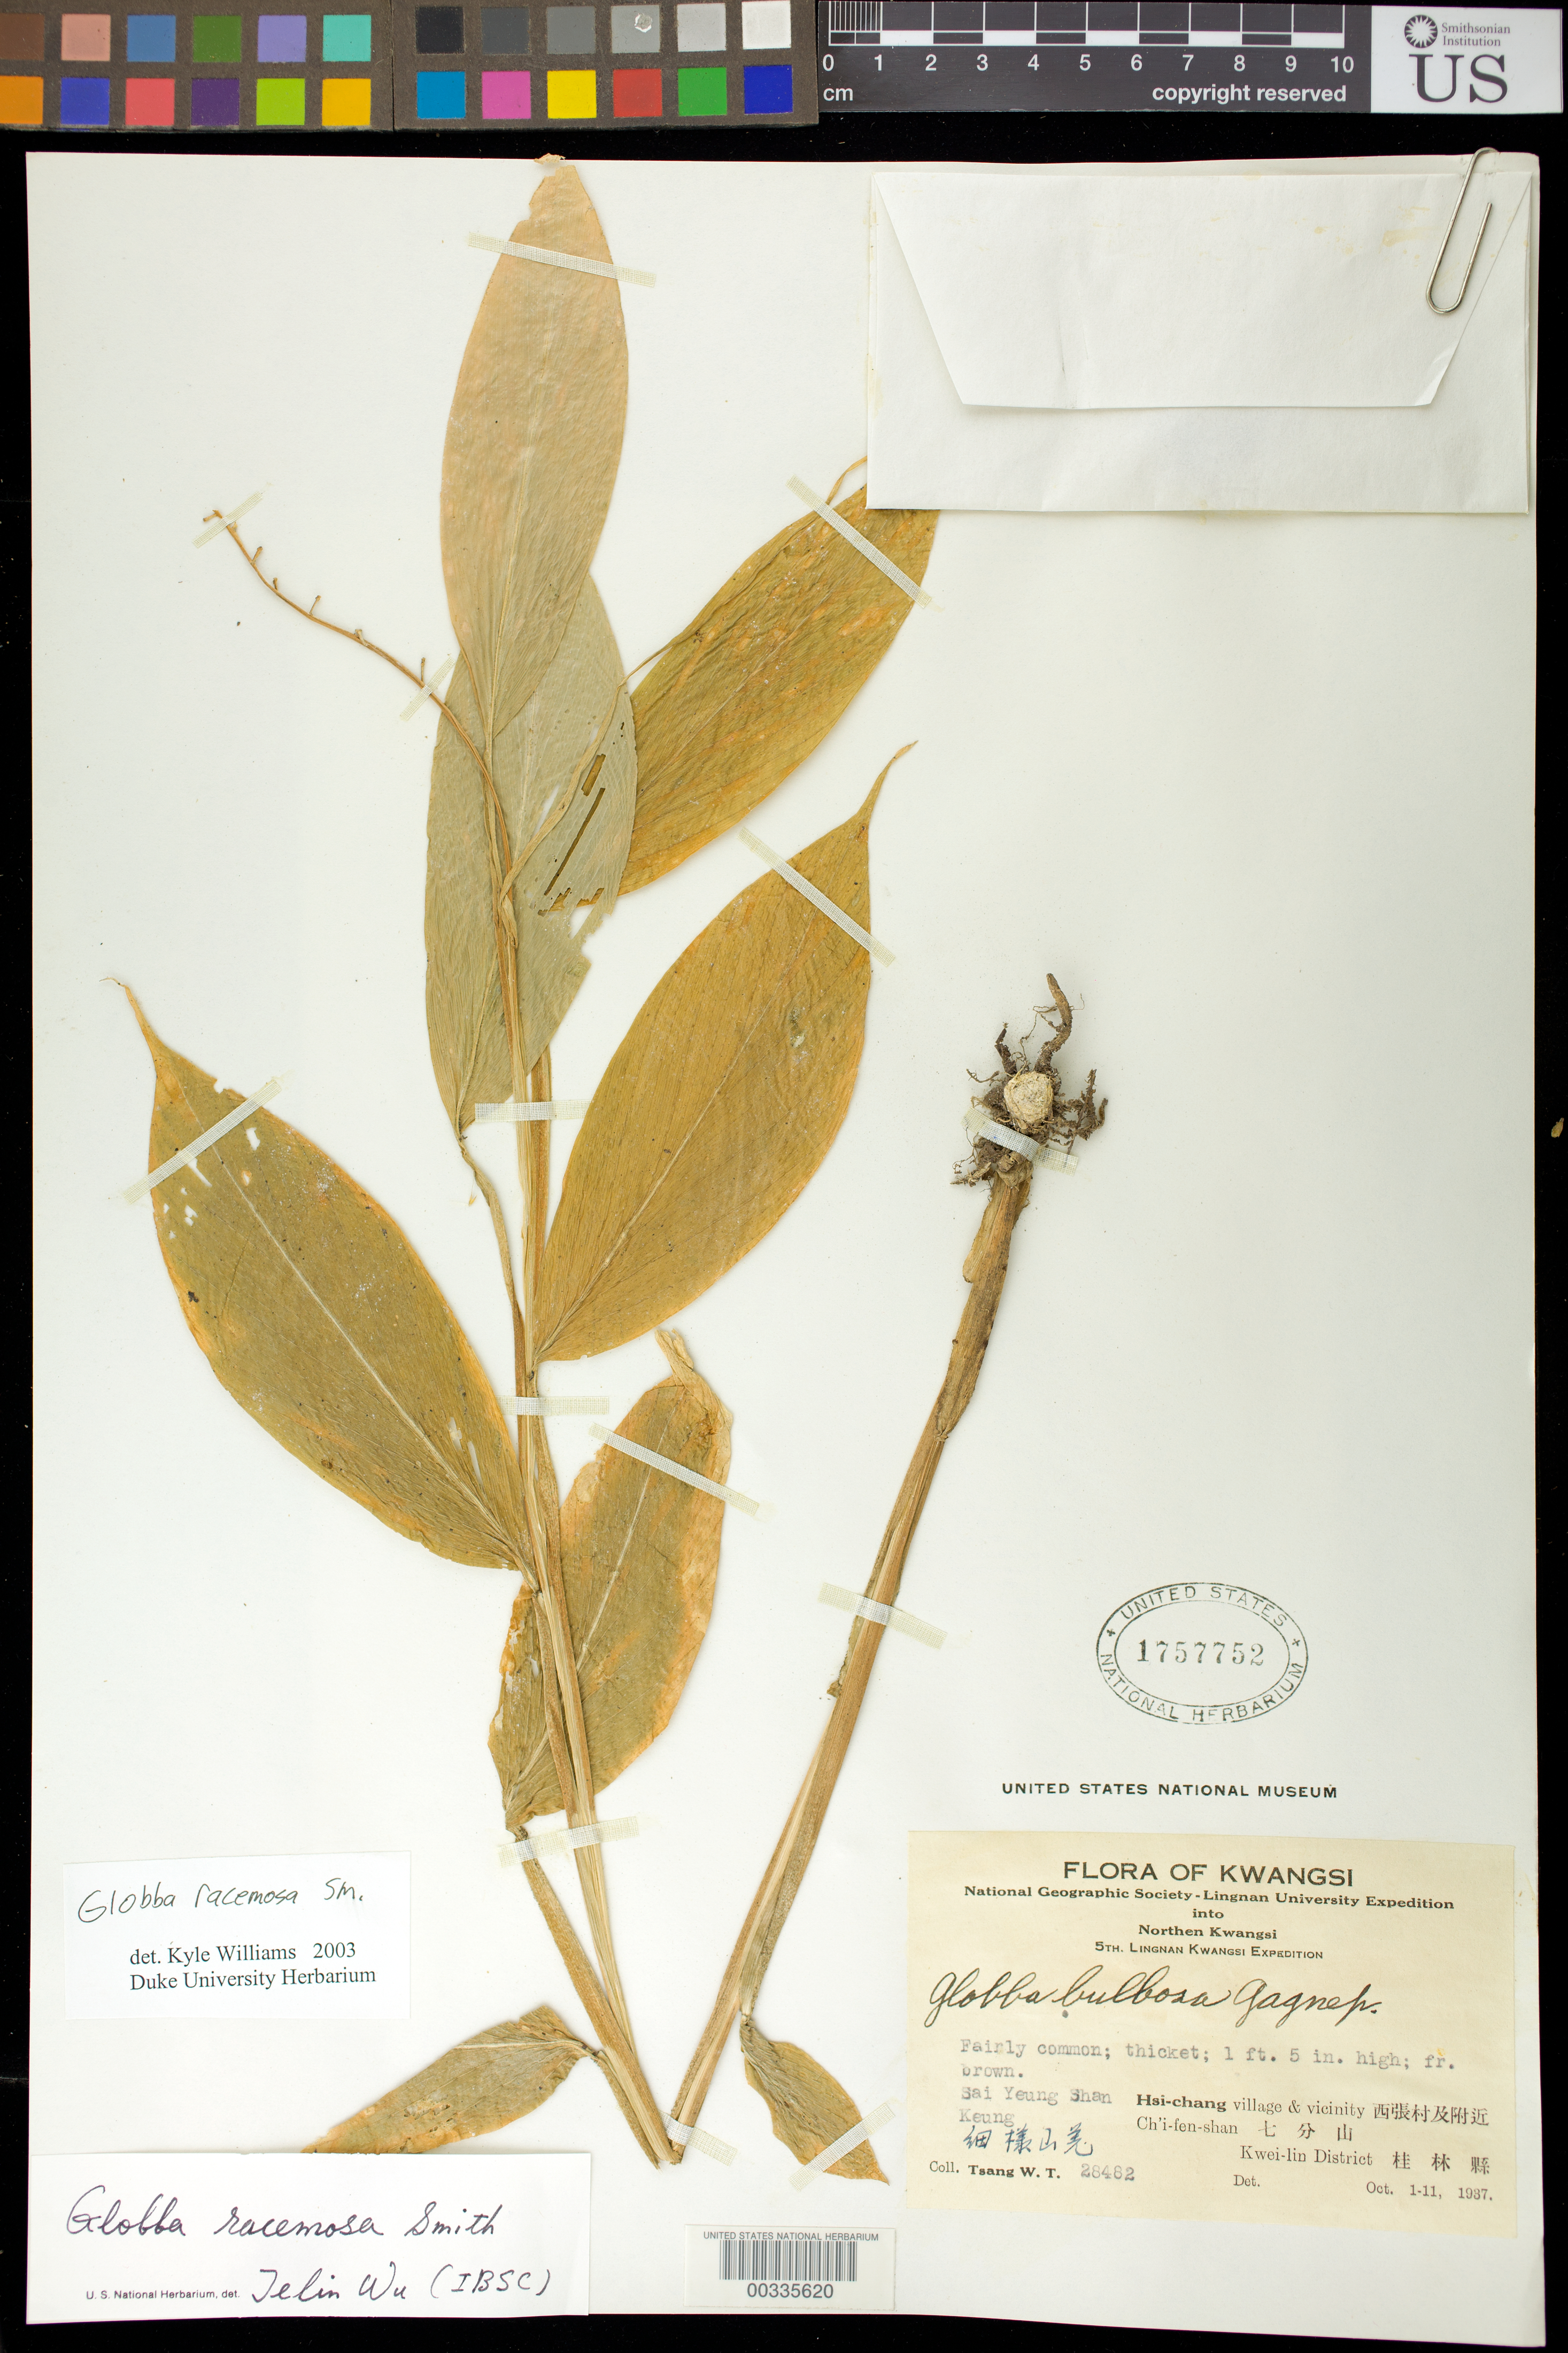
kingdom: Plantae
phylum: Tracheophyta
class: Liliopsida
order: Zingiberales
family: Zingiberaceae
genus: Globba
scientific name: Globba racemosa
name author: Sm.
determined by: Wu, Te-Ling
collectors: W. T. Tsang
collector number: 28482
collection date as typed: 01 Oct 1937 to 11 Oct 1937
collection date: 1937-10-01/1937-10-11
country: China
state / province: Guangxi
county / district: Guilin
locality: Hsi-chang village and vicinity, ch'i-fen-shan, kwei-lin dist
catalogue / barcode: US 1757752